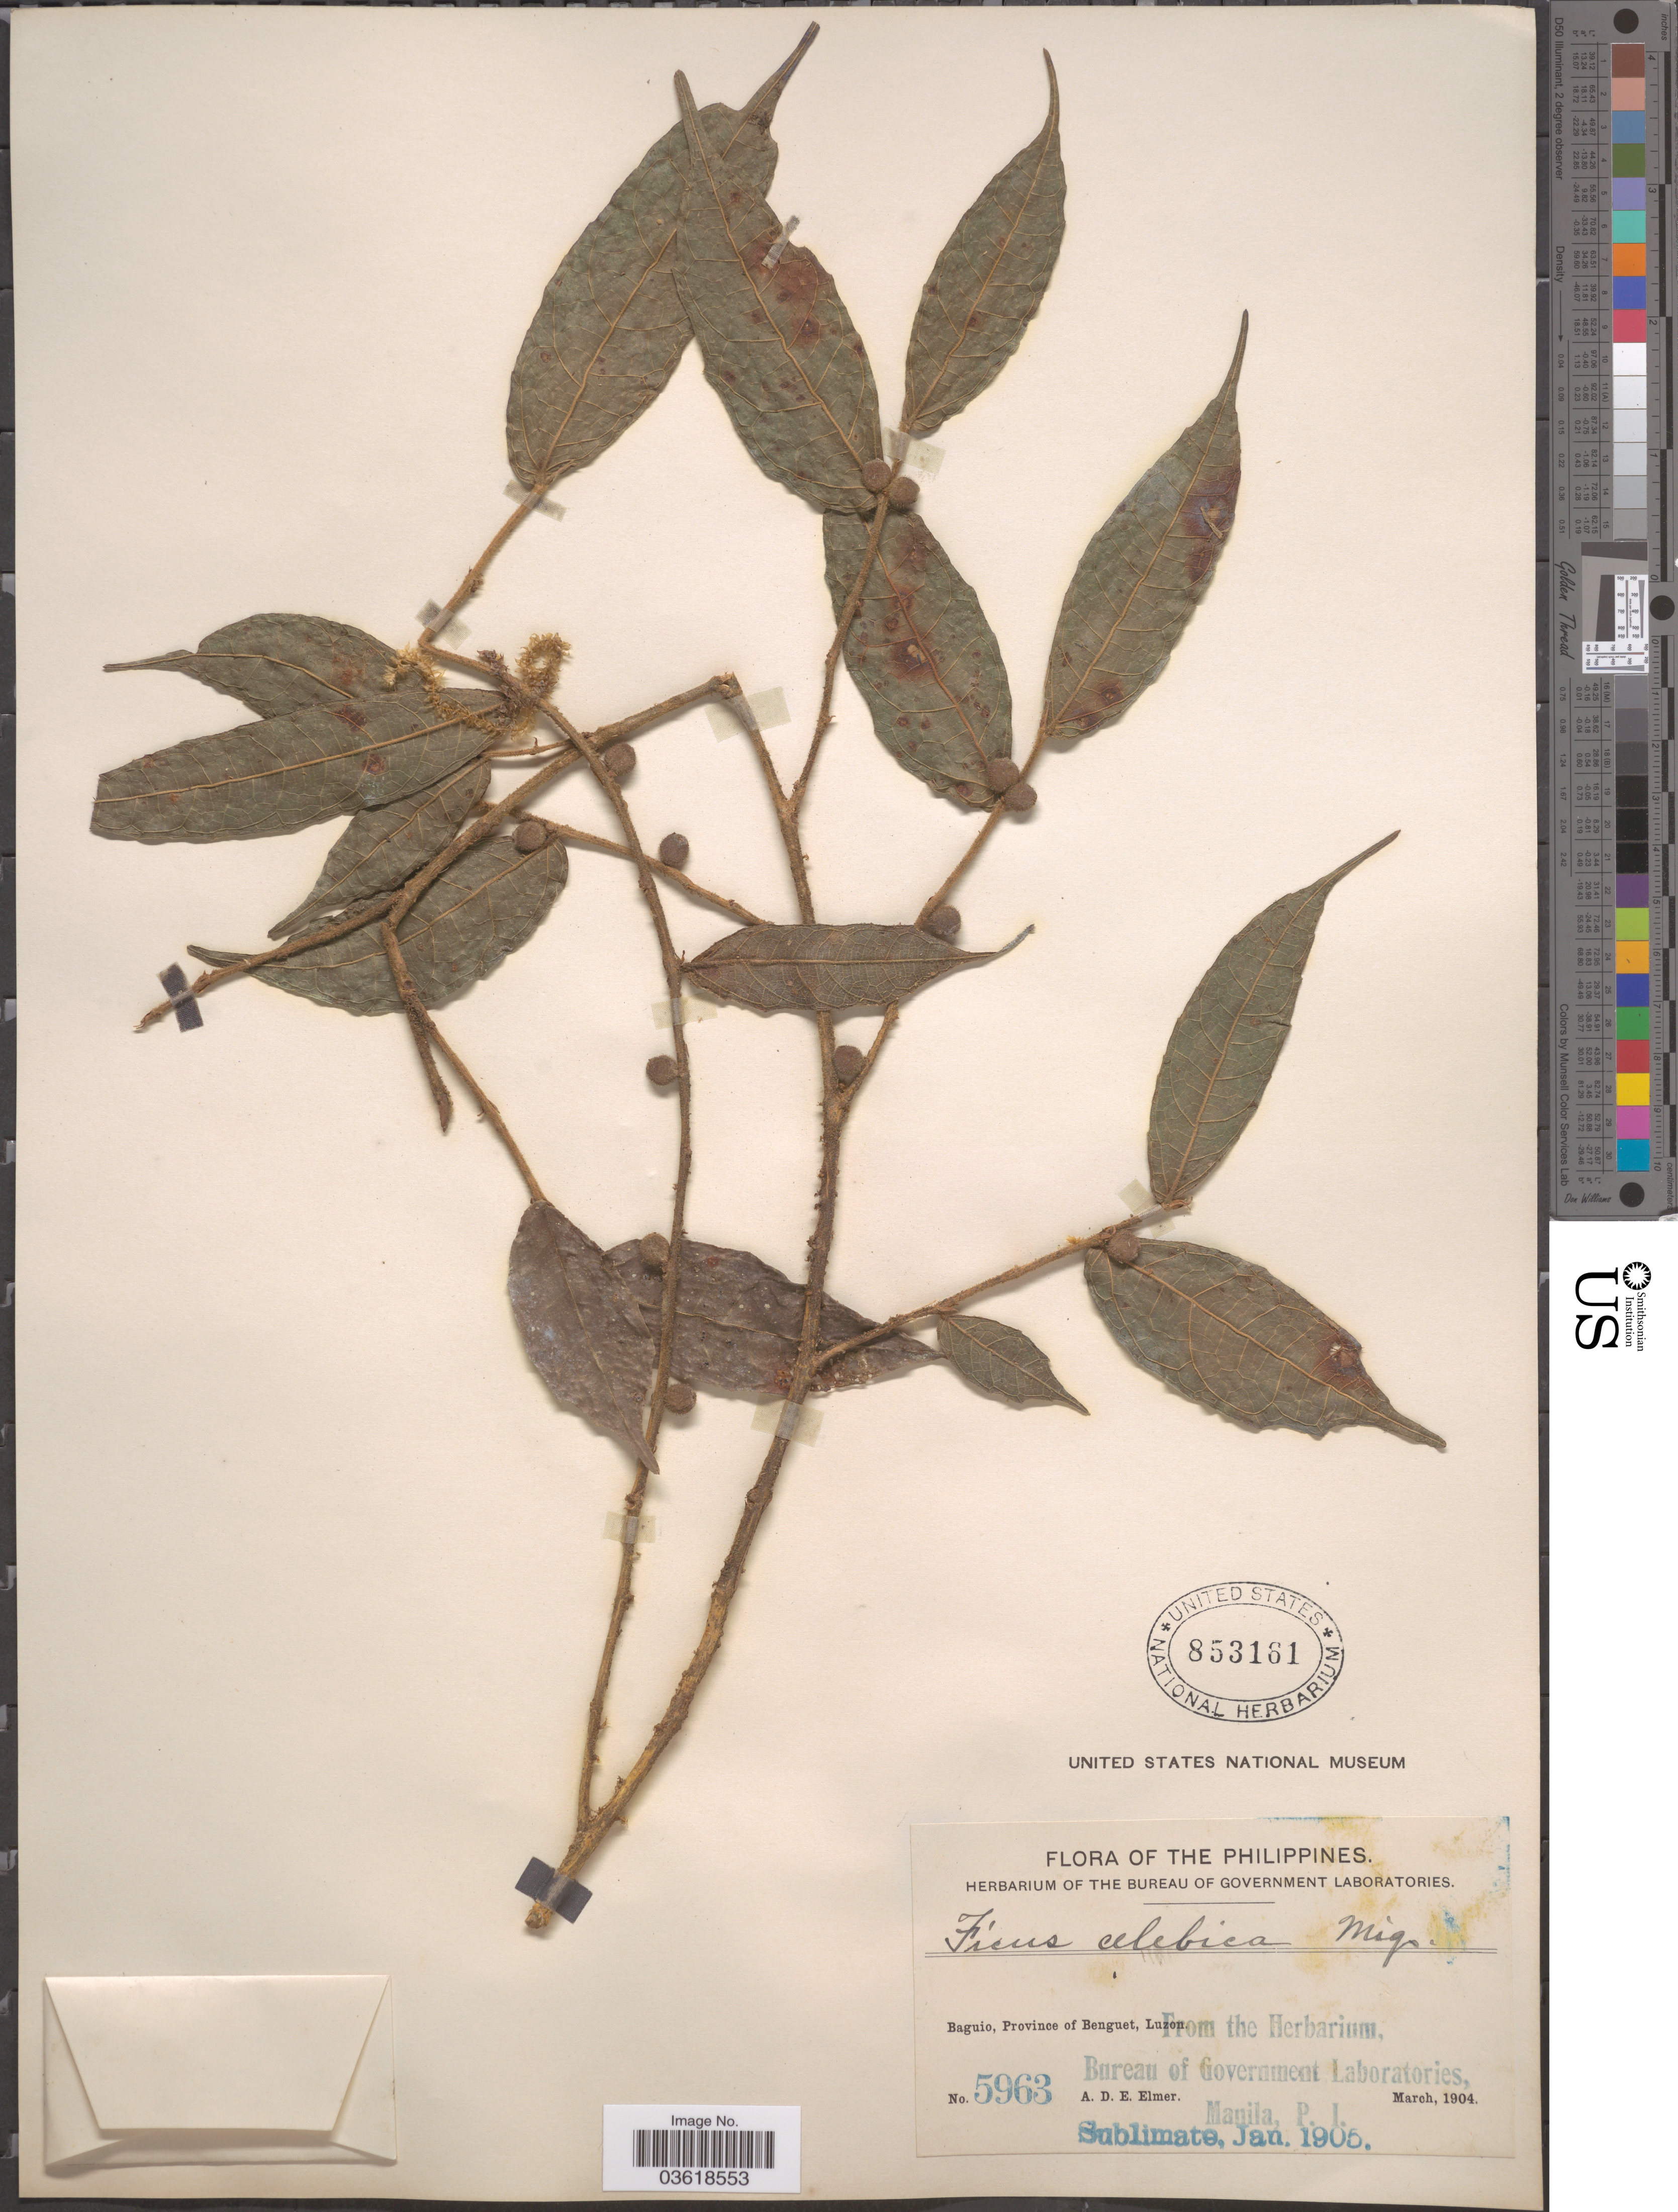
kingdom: Plantae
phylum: Tracheophyta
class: Magnoliopsida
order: Rosales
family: Moraceae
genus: Ficus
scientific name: Ficus celebica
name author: Blume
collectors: A. D. E. Elmer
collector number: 5963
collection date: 1904-03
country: Philippines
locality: Baguio, Province of Benguet, Luzon.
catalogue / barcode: US 853161